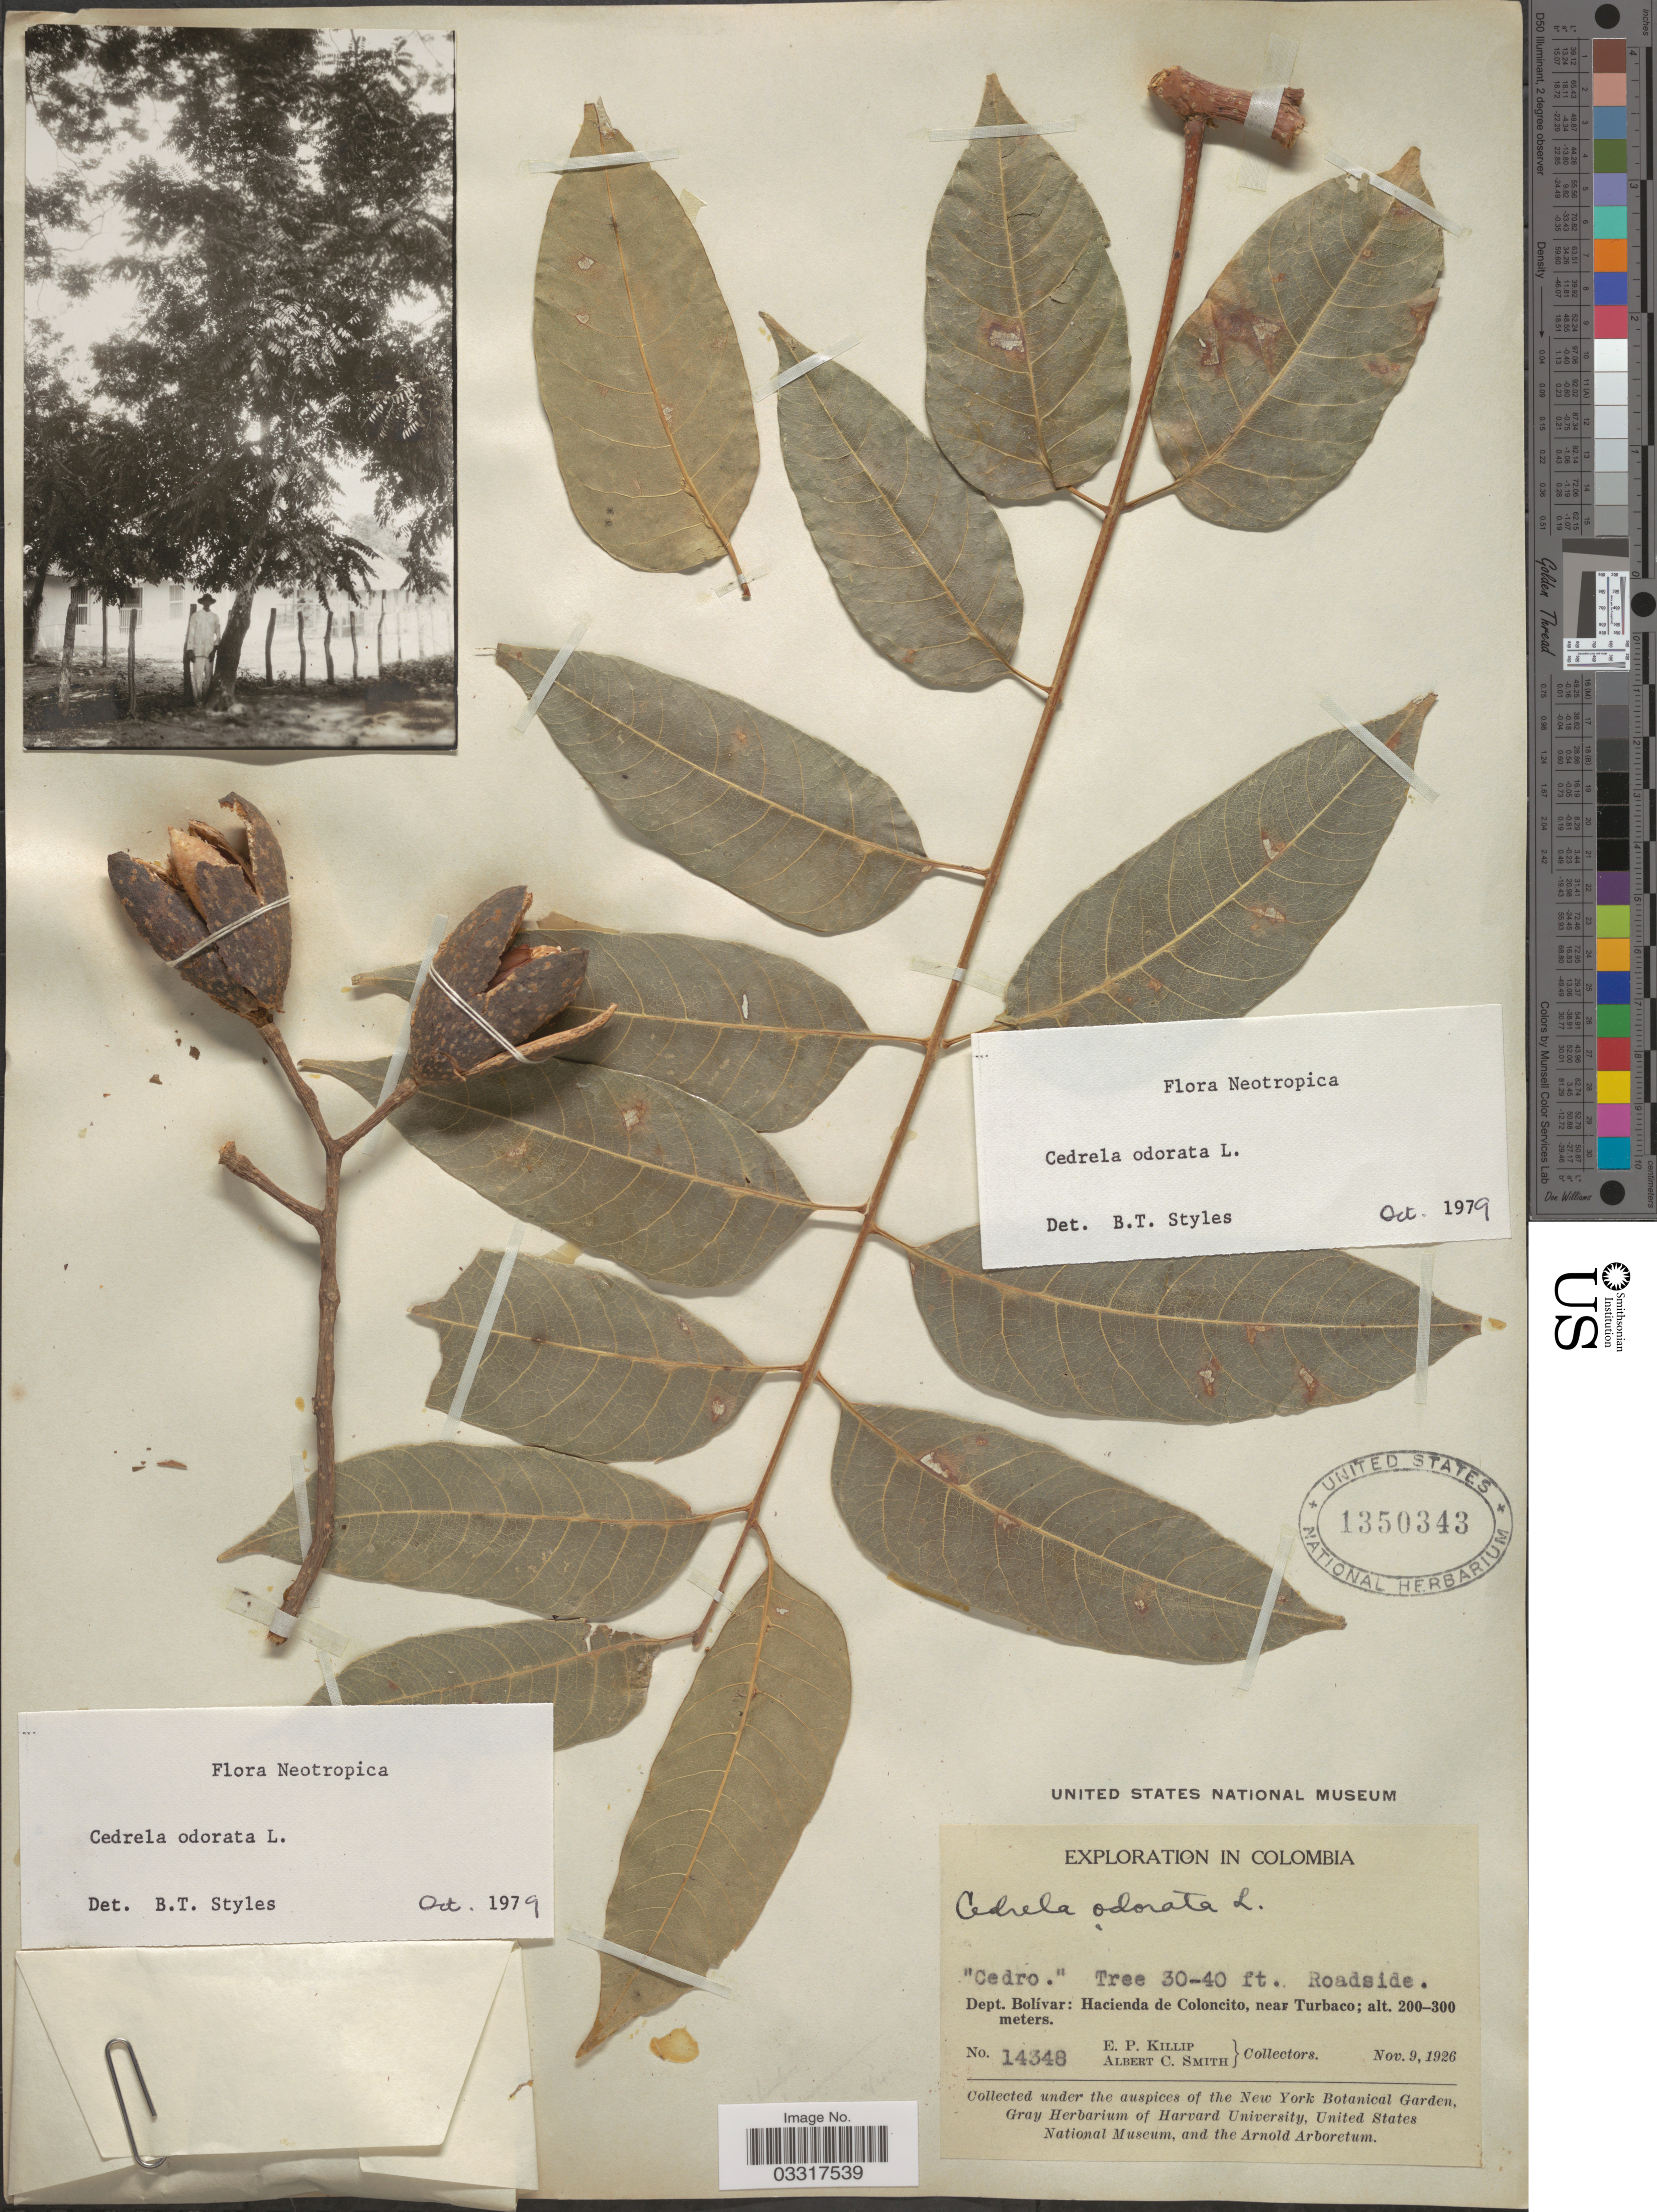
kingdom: Plantae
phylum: Tracheophyta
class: Magnoliopsida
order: Sapindales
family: Meliaceae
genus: Cedrela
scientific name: Cedrela odorata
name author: L.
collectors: E. P. Killip & A. C. Smith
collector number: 14348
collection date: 1926-11-09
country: Colombia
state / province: Bolívar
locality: Dept. Bolívar: Hacienda de Coloncito, near Turbaco.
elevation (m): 200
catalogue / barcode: US 1350343